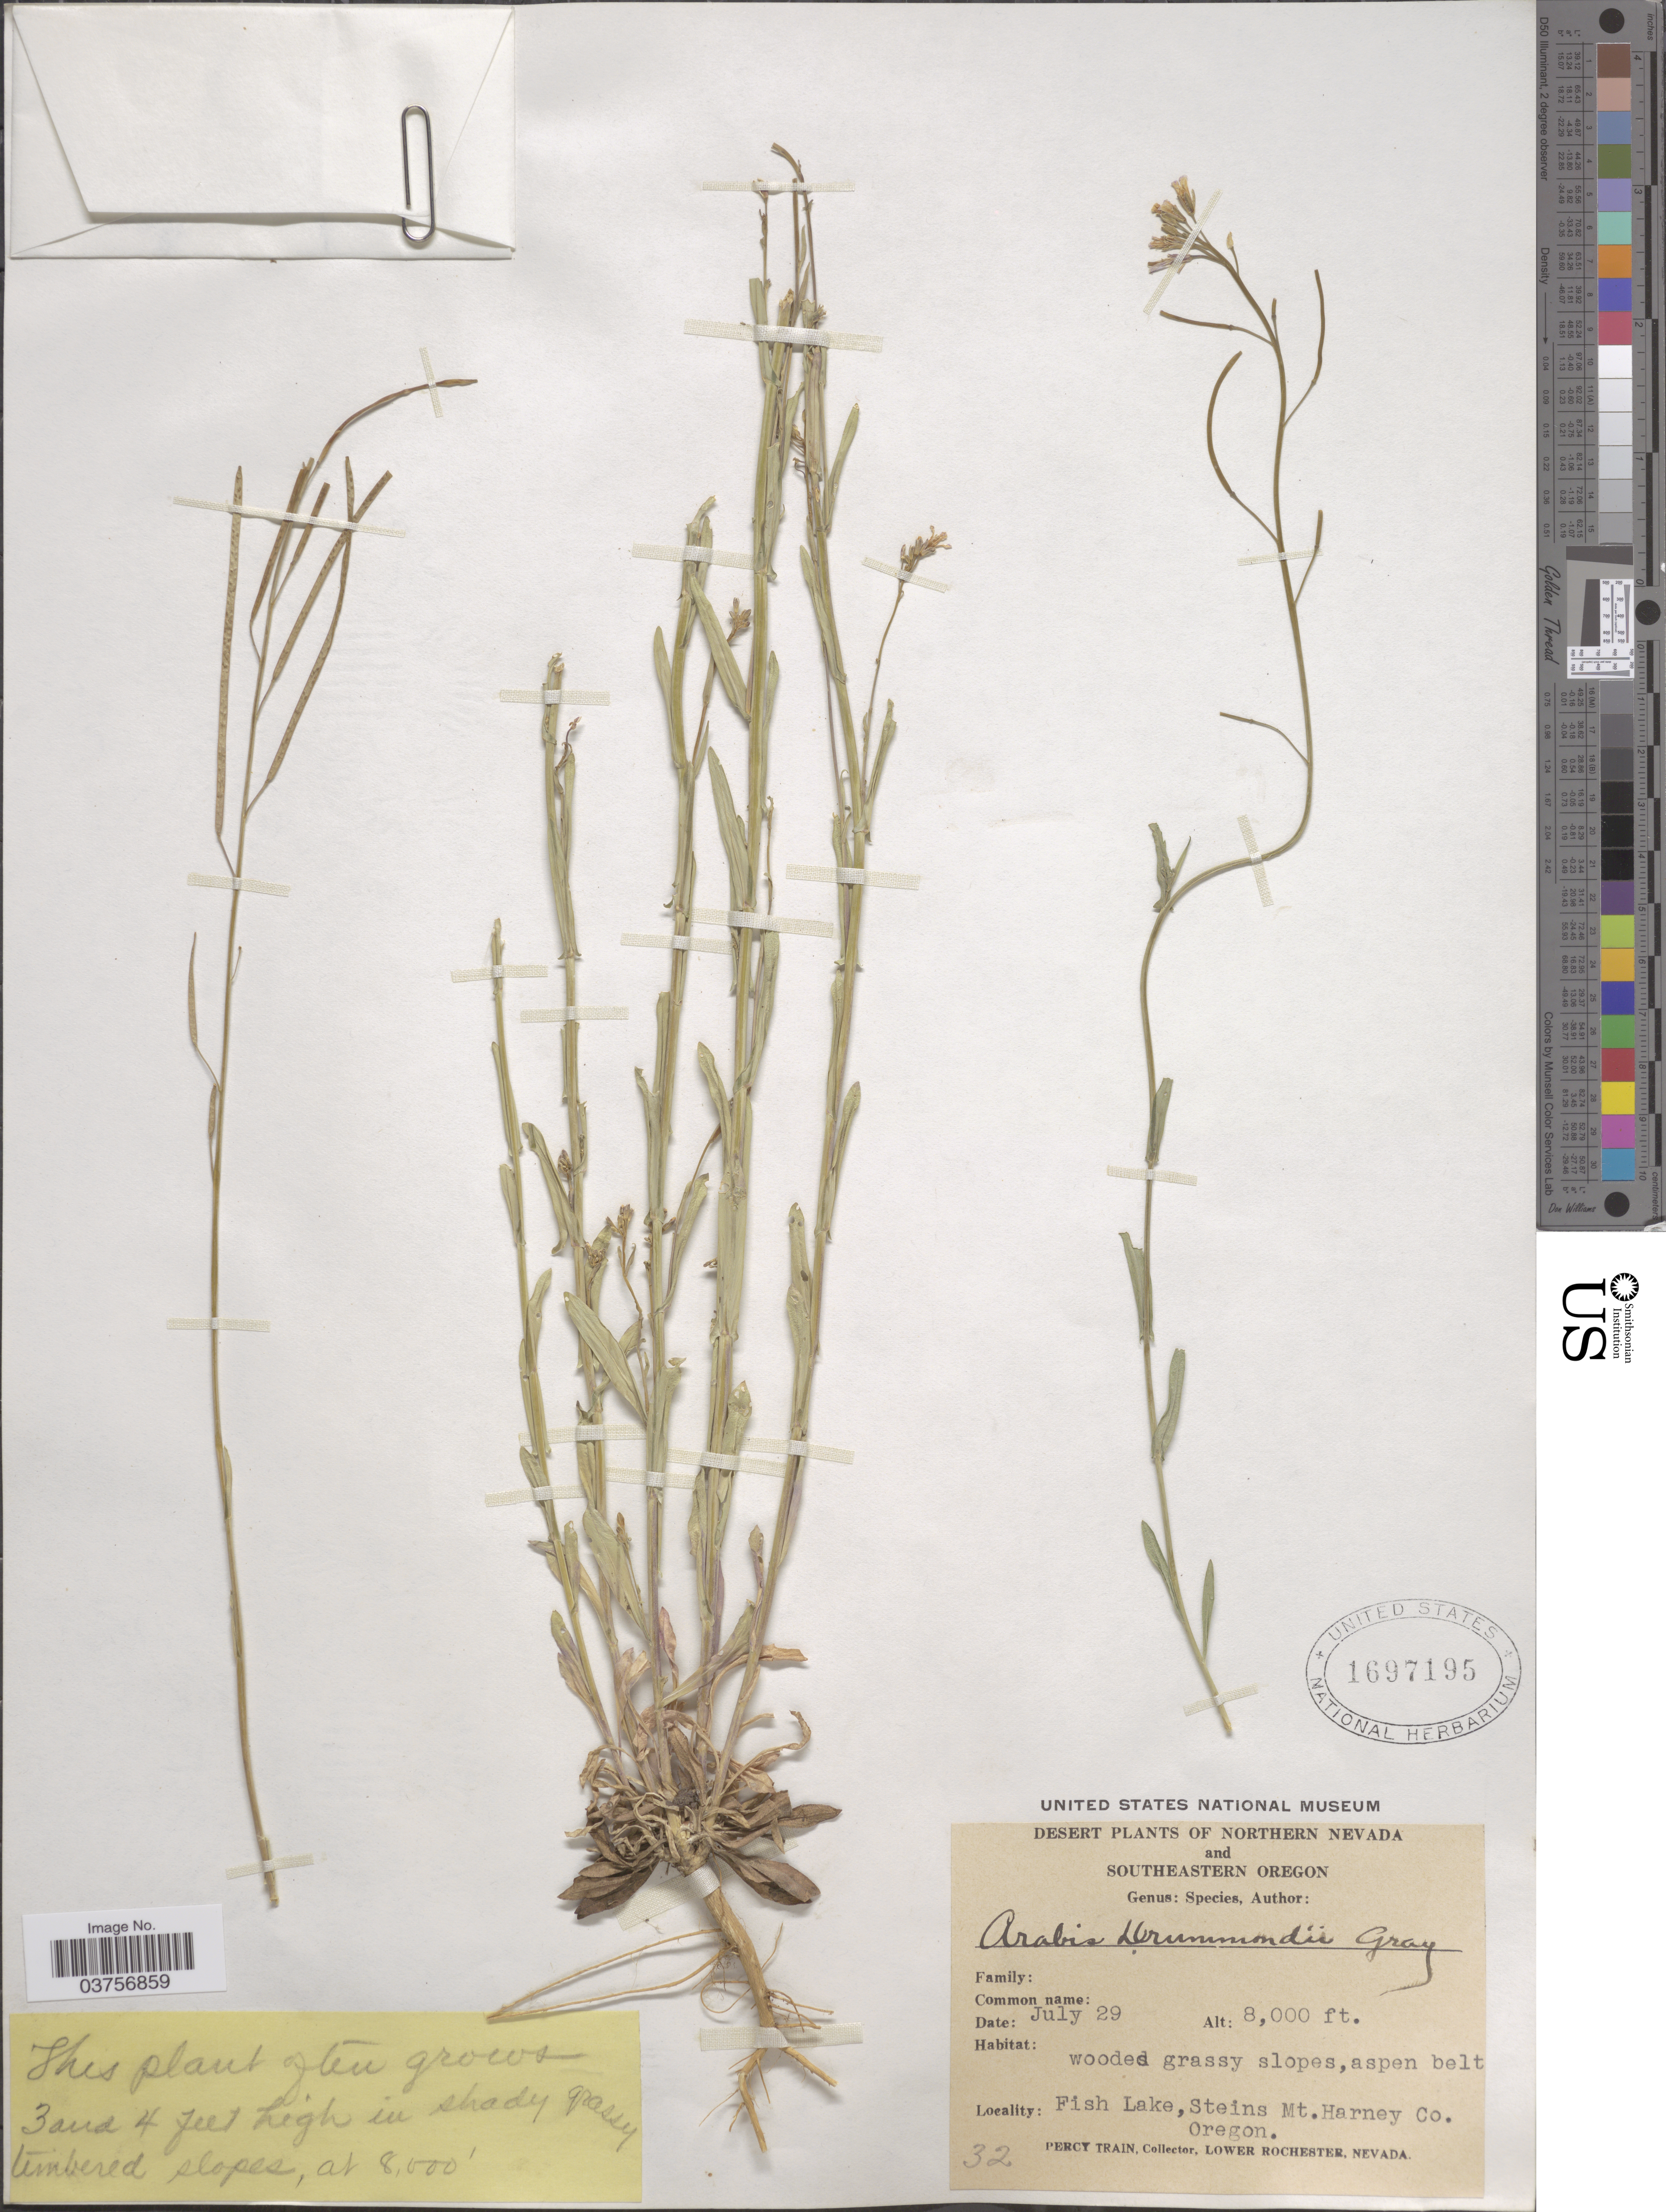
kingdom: Plantae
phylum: Tracheophyta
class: Magnoliopsida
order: Brassicales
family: Brassicaceae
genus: Arabis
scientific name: Arabis drummondii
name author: A. Gray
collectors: P. Train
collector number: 32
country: United States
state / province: Oregon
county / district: Harney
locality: Southeastern Oregon. Wooded grassy slopes, aspen belt. Fish Lake, Steins Mt. Harney Co.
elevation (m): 2438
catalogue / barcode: US 1697195